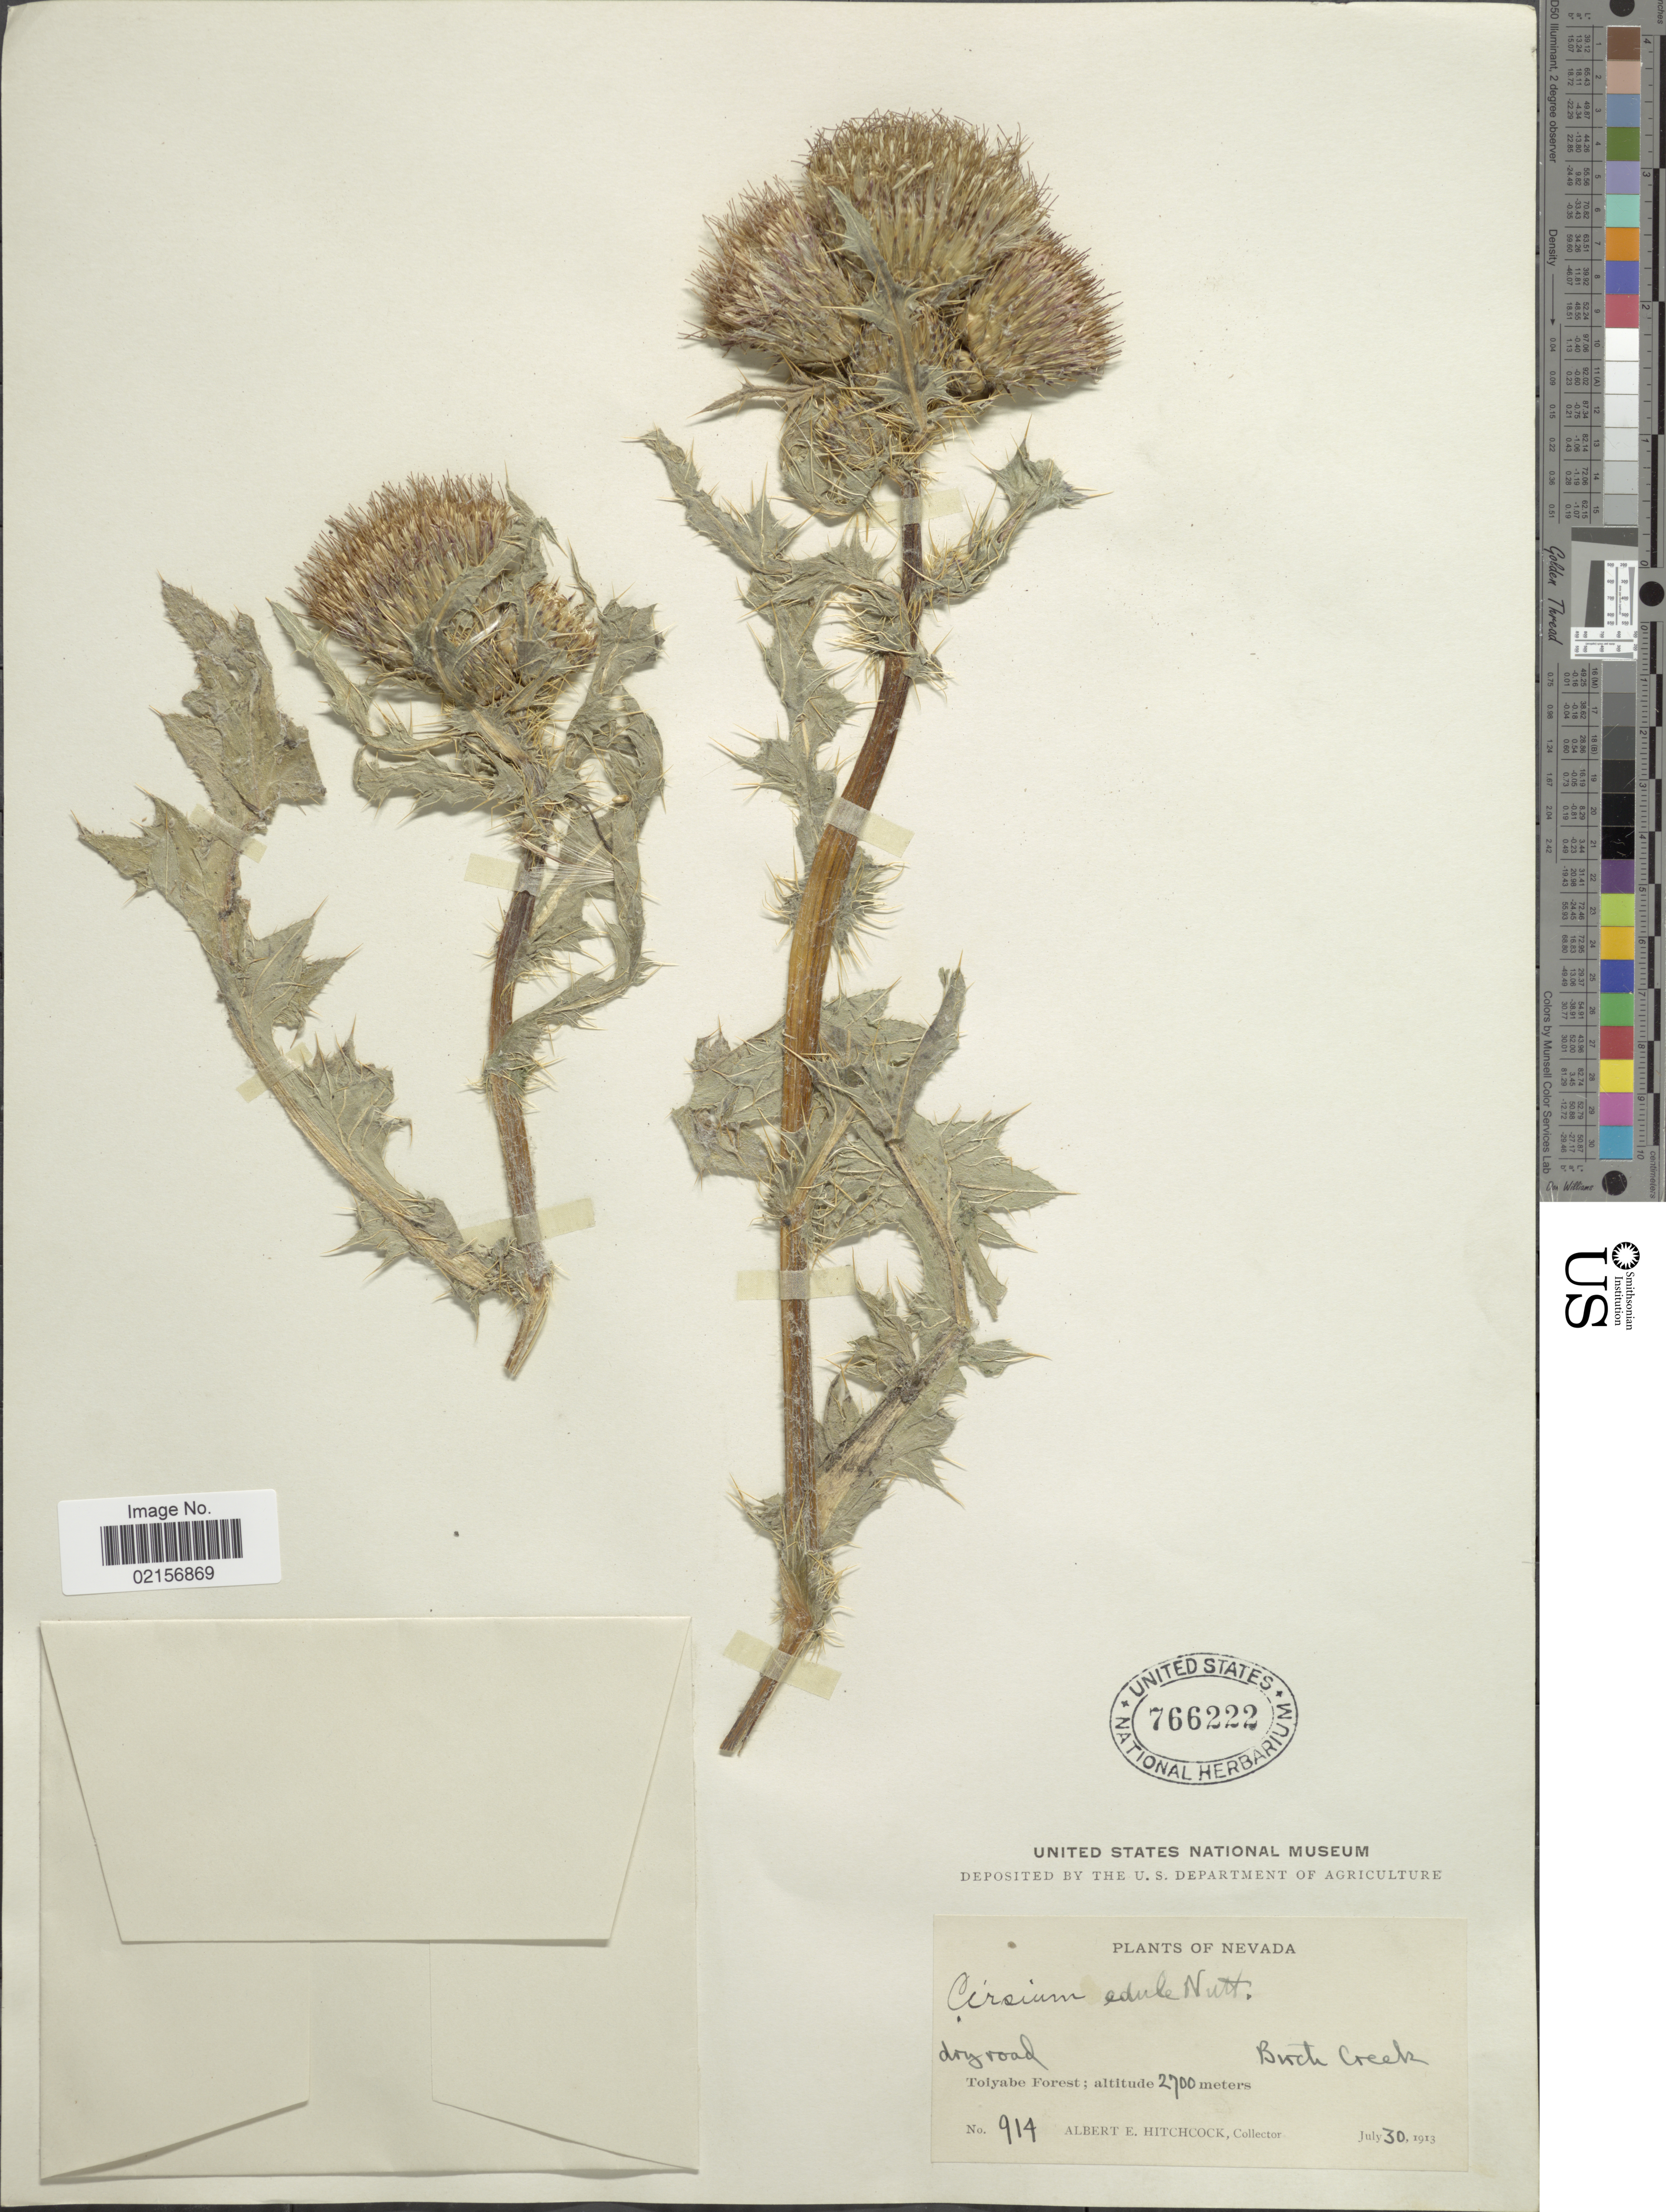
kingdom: Plantae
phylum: Tracheophyta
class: Magnoliopsida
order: Asterales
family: Asteraceae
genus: Cirsium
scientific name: Cirsium edule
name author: Nutt.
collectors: A. Hitchcock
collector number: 914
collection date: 1913-07-30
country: United States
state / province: Nevada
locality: Dry road, Toiyabe Forest, Birch Creek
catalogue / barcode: US 766222